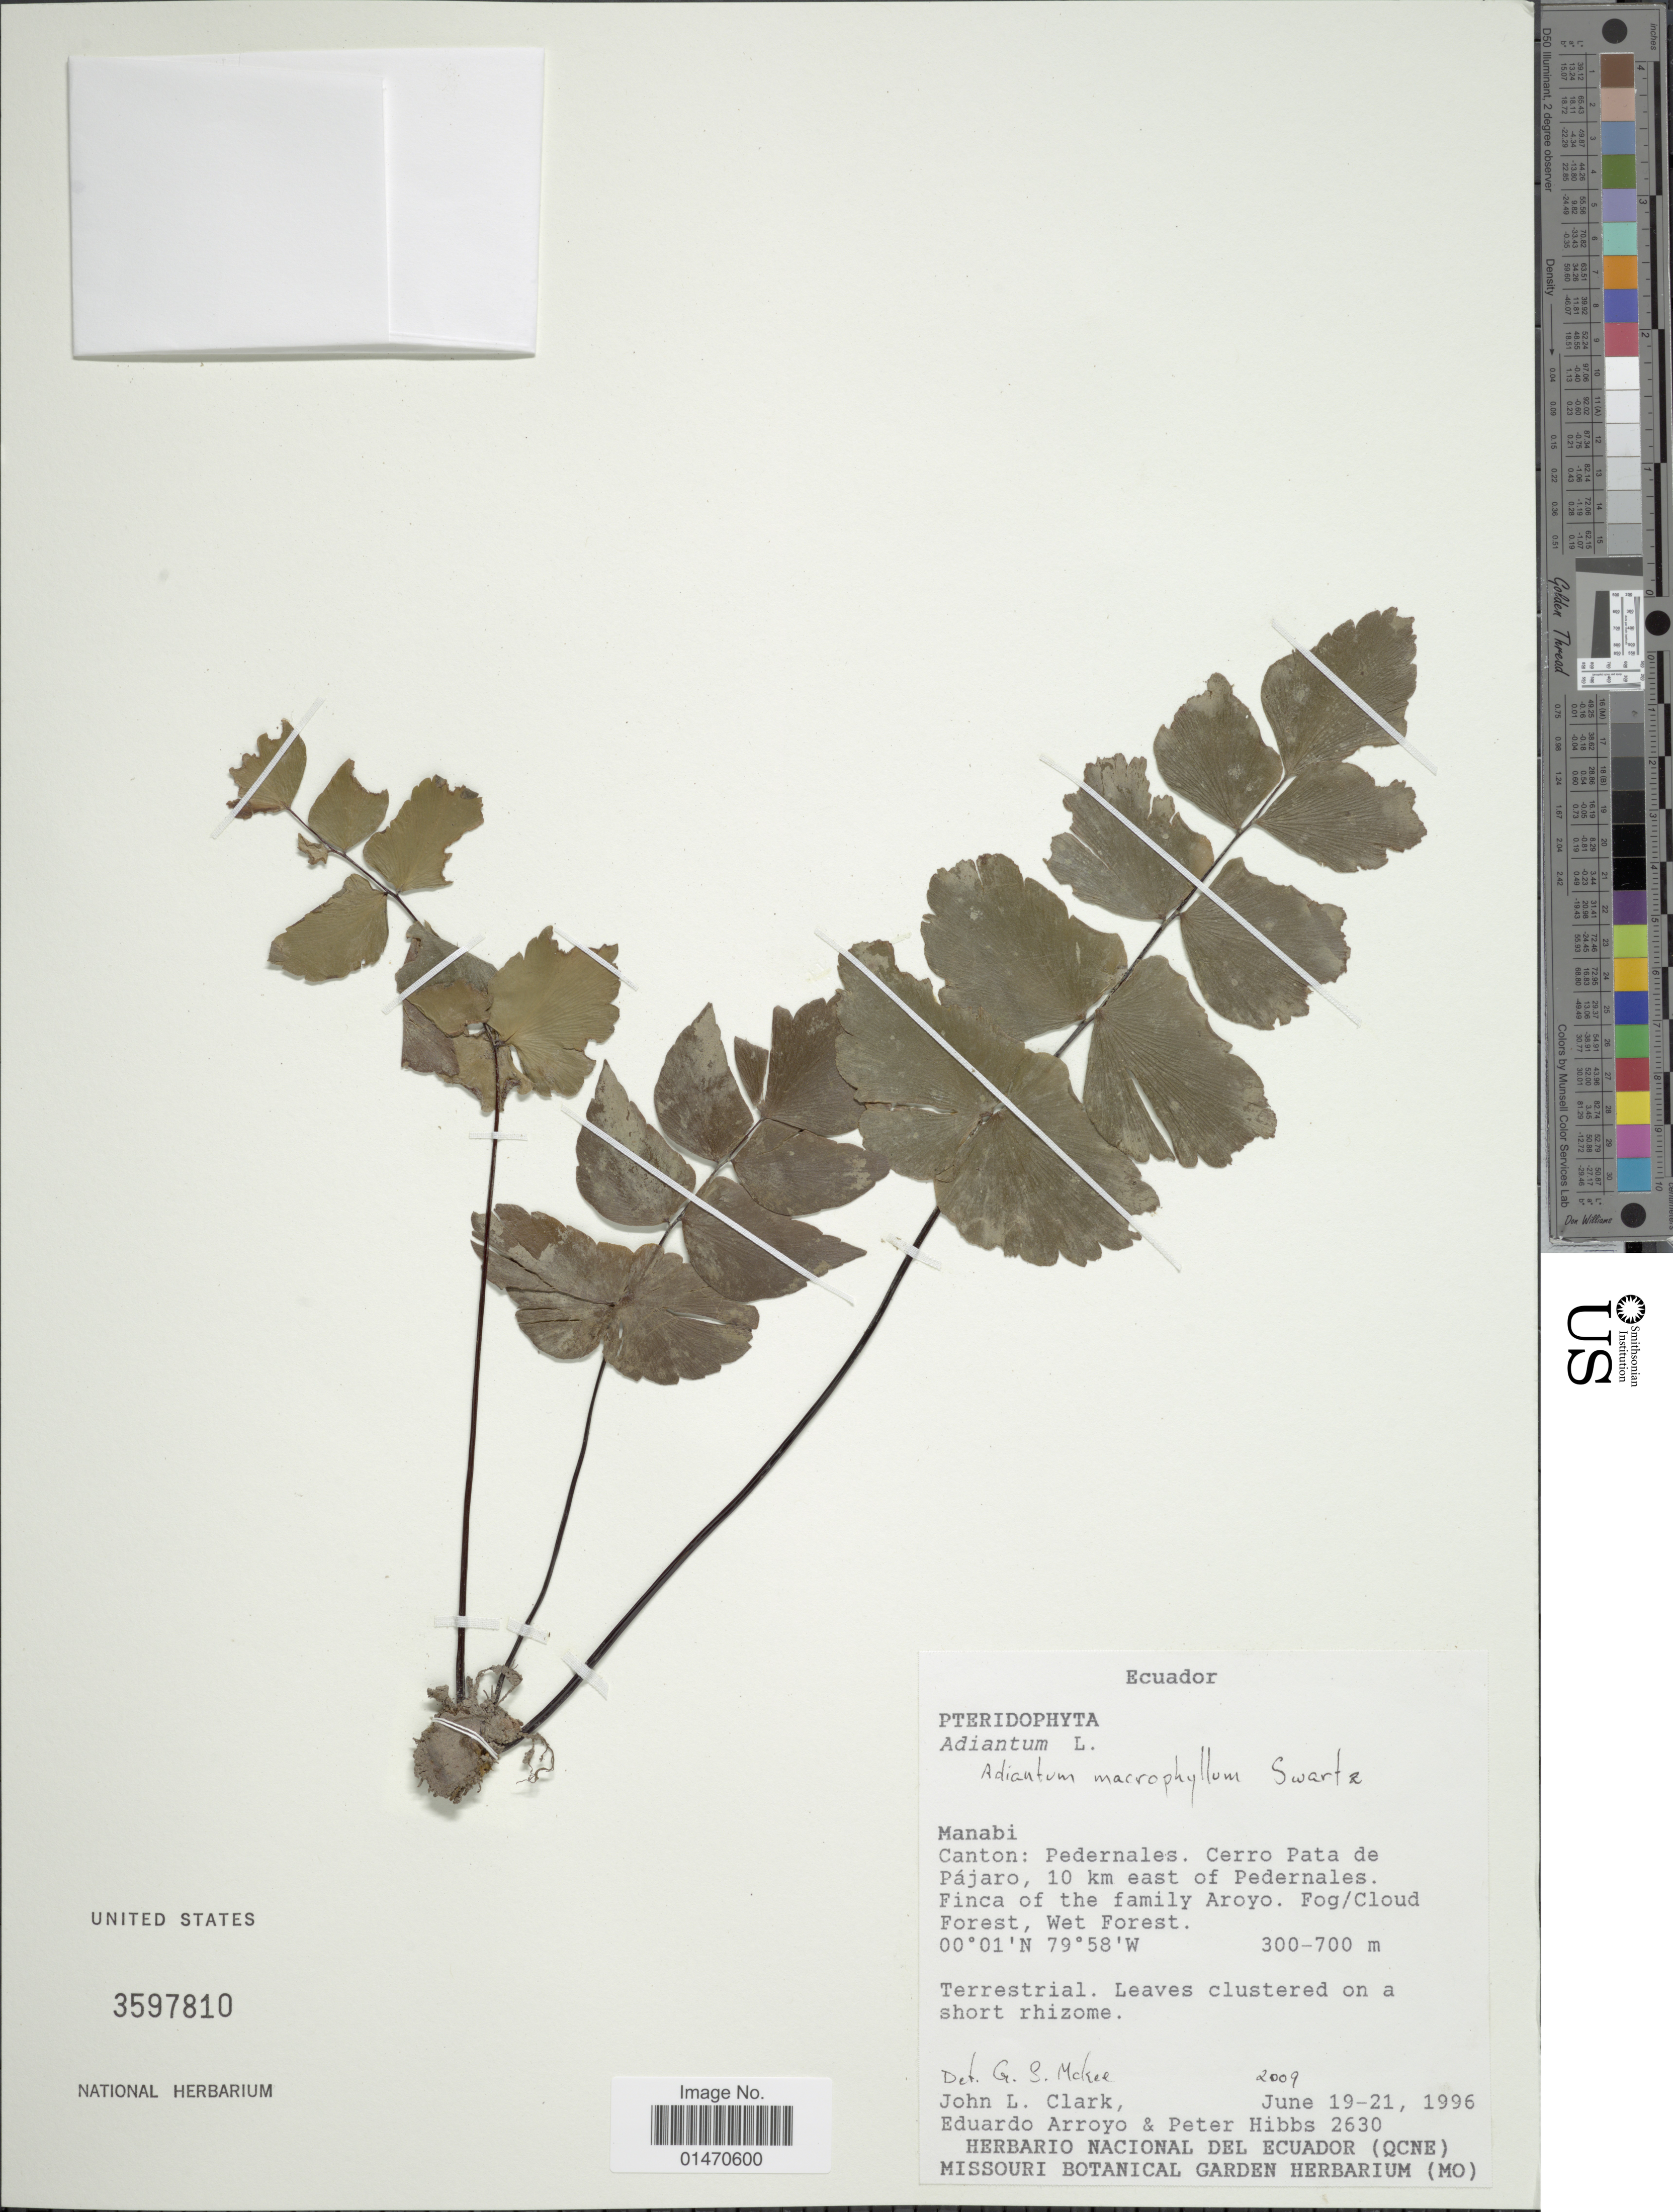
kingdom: Plantae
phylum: Tracheophyta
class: Polypodiopsida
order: Polypodiales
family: Pteridaceae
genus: Adiantum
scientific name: Adiantum macrophyllum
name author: Sw.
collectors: J. L. Clark, E. Arroyo & P. Hibbs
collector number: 2630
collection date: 1996-06-19/1996-06-21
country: Ecuador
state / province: Manabí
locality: Manabi, Canto: Pedernales, Cerro Pata de Pájaro, 10km east of Pedernalees, Finca of the family Aroyo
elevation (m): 300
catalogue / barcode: US 3597810